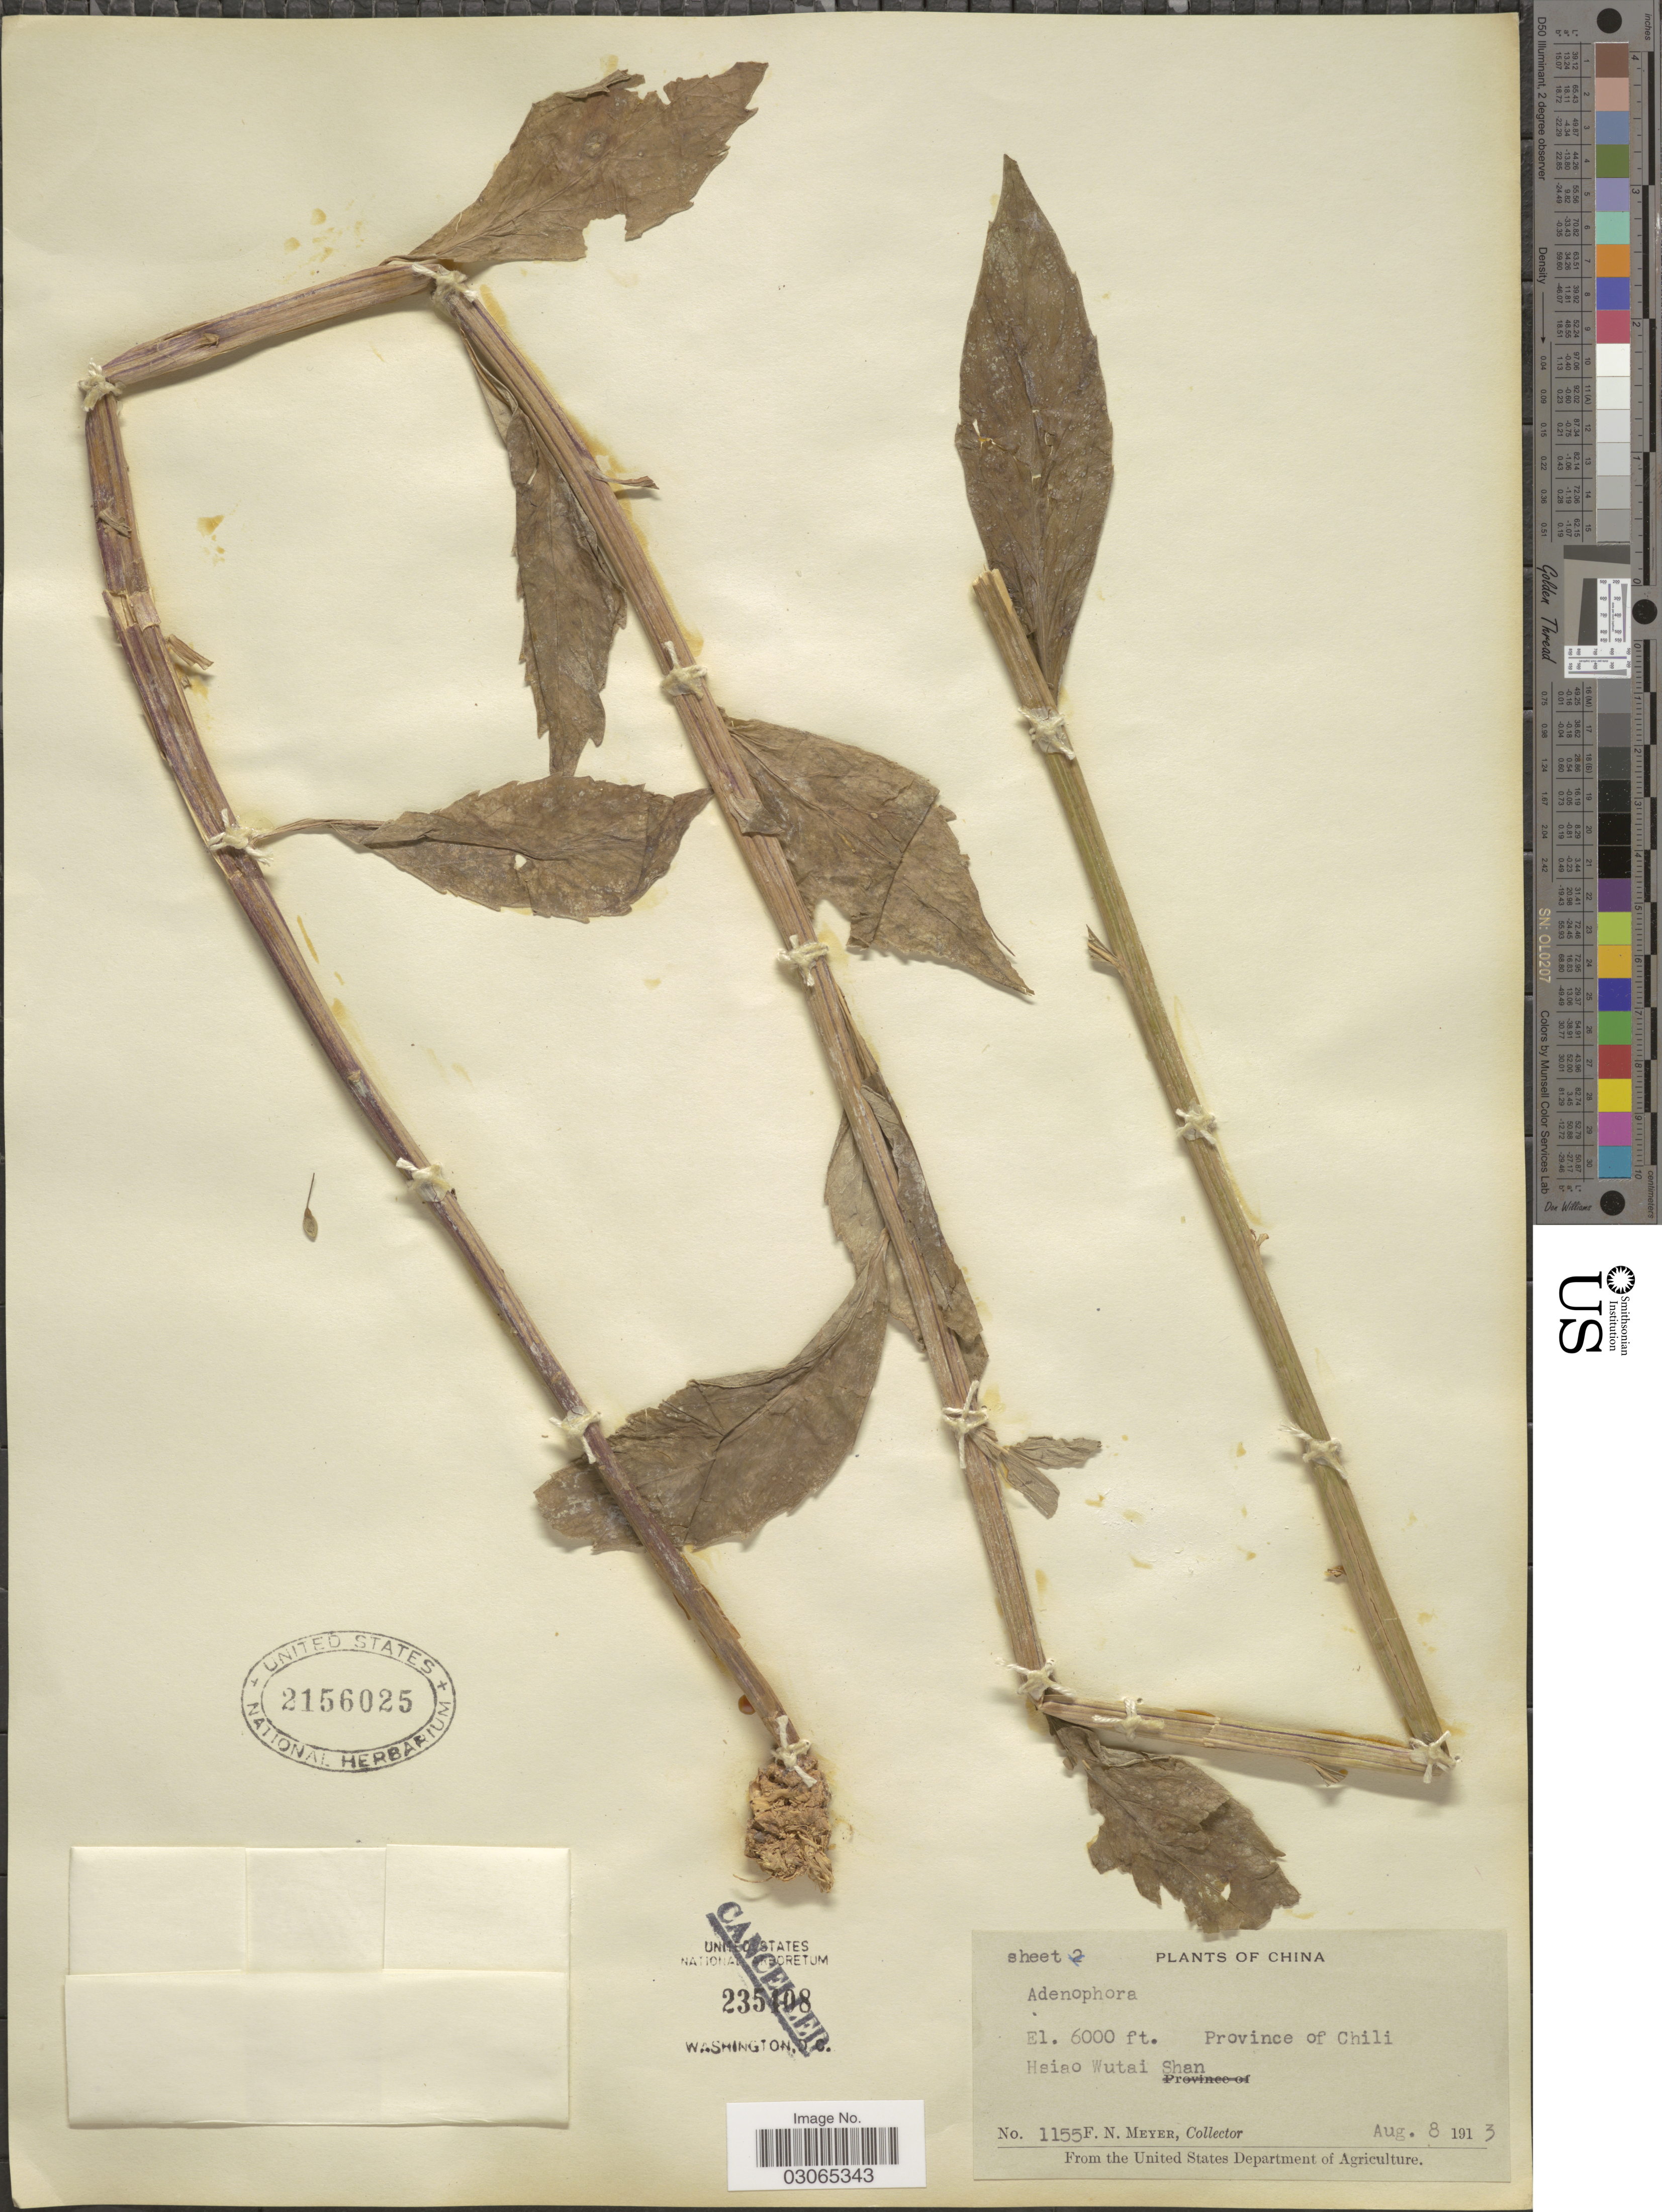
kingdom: Plantae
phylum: Tracheophyta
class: Magnoliopsida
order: Asterales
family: Campanulaceae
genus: Adenophora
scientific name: Adenophora sp.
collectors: F. N. Meyer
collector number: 1155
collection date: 1913-08-08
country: China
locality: Province of Chili. Hsiao Wutai Shan.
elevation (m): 1829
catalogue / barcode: US 2156025